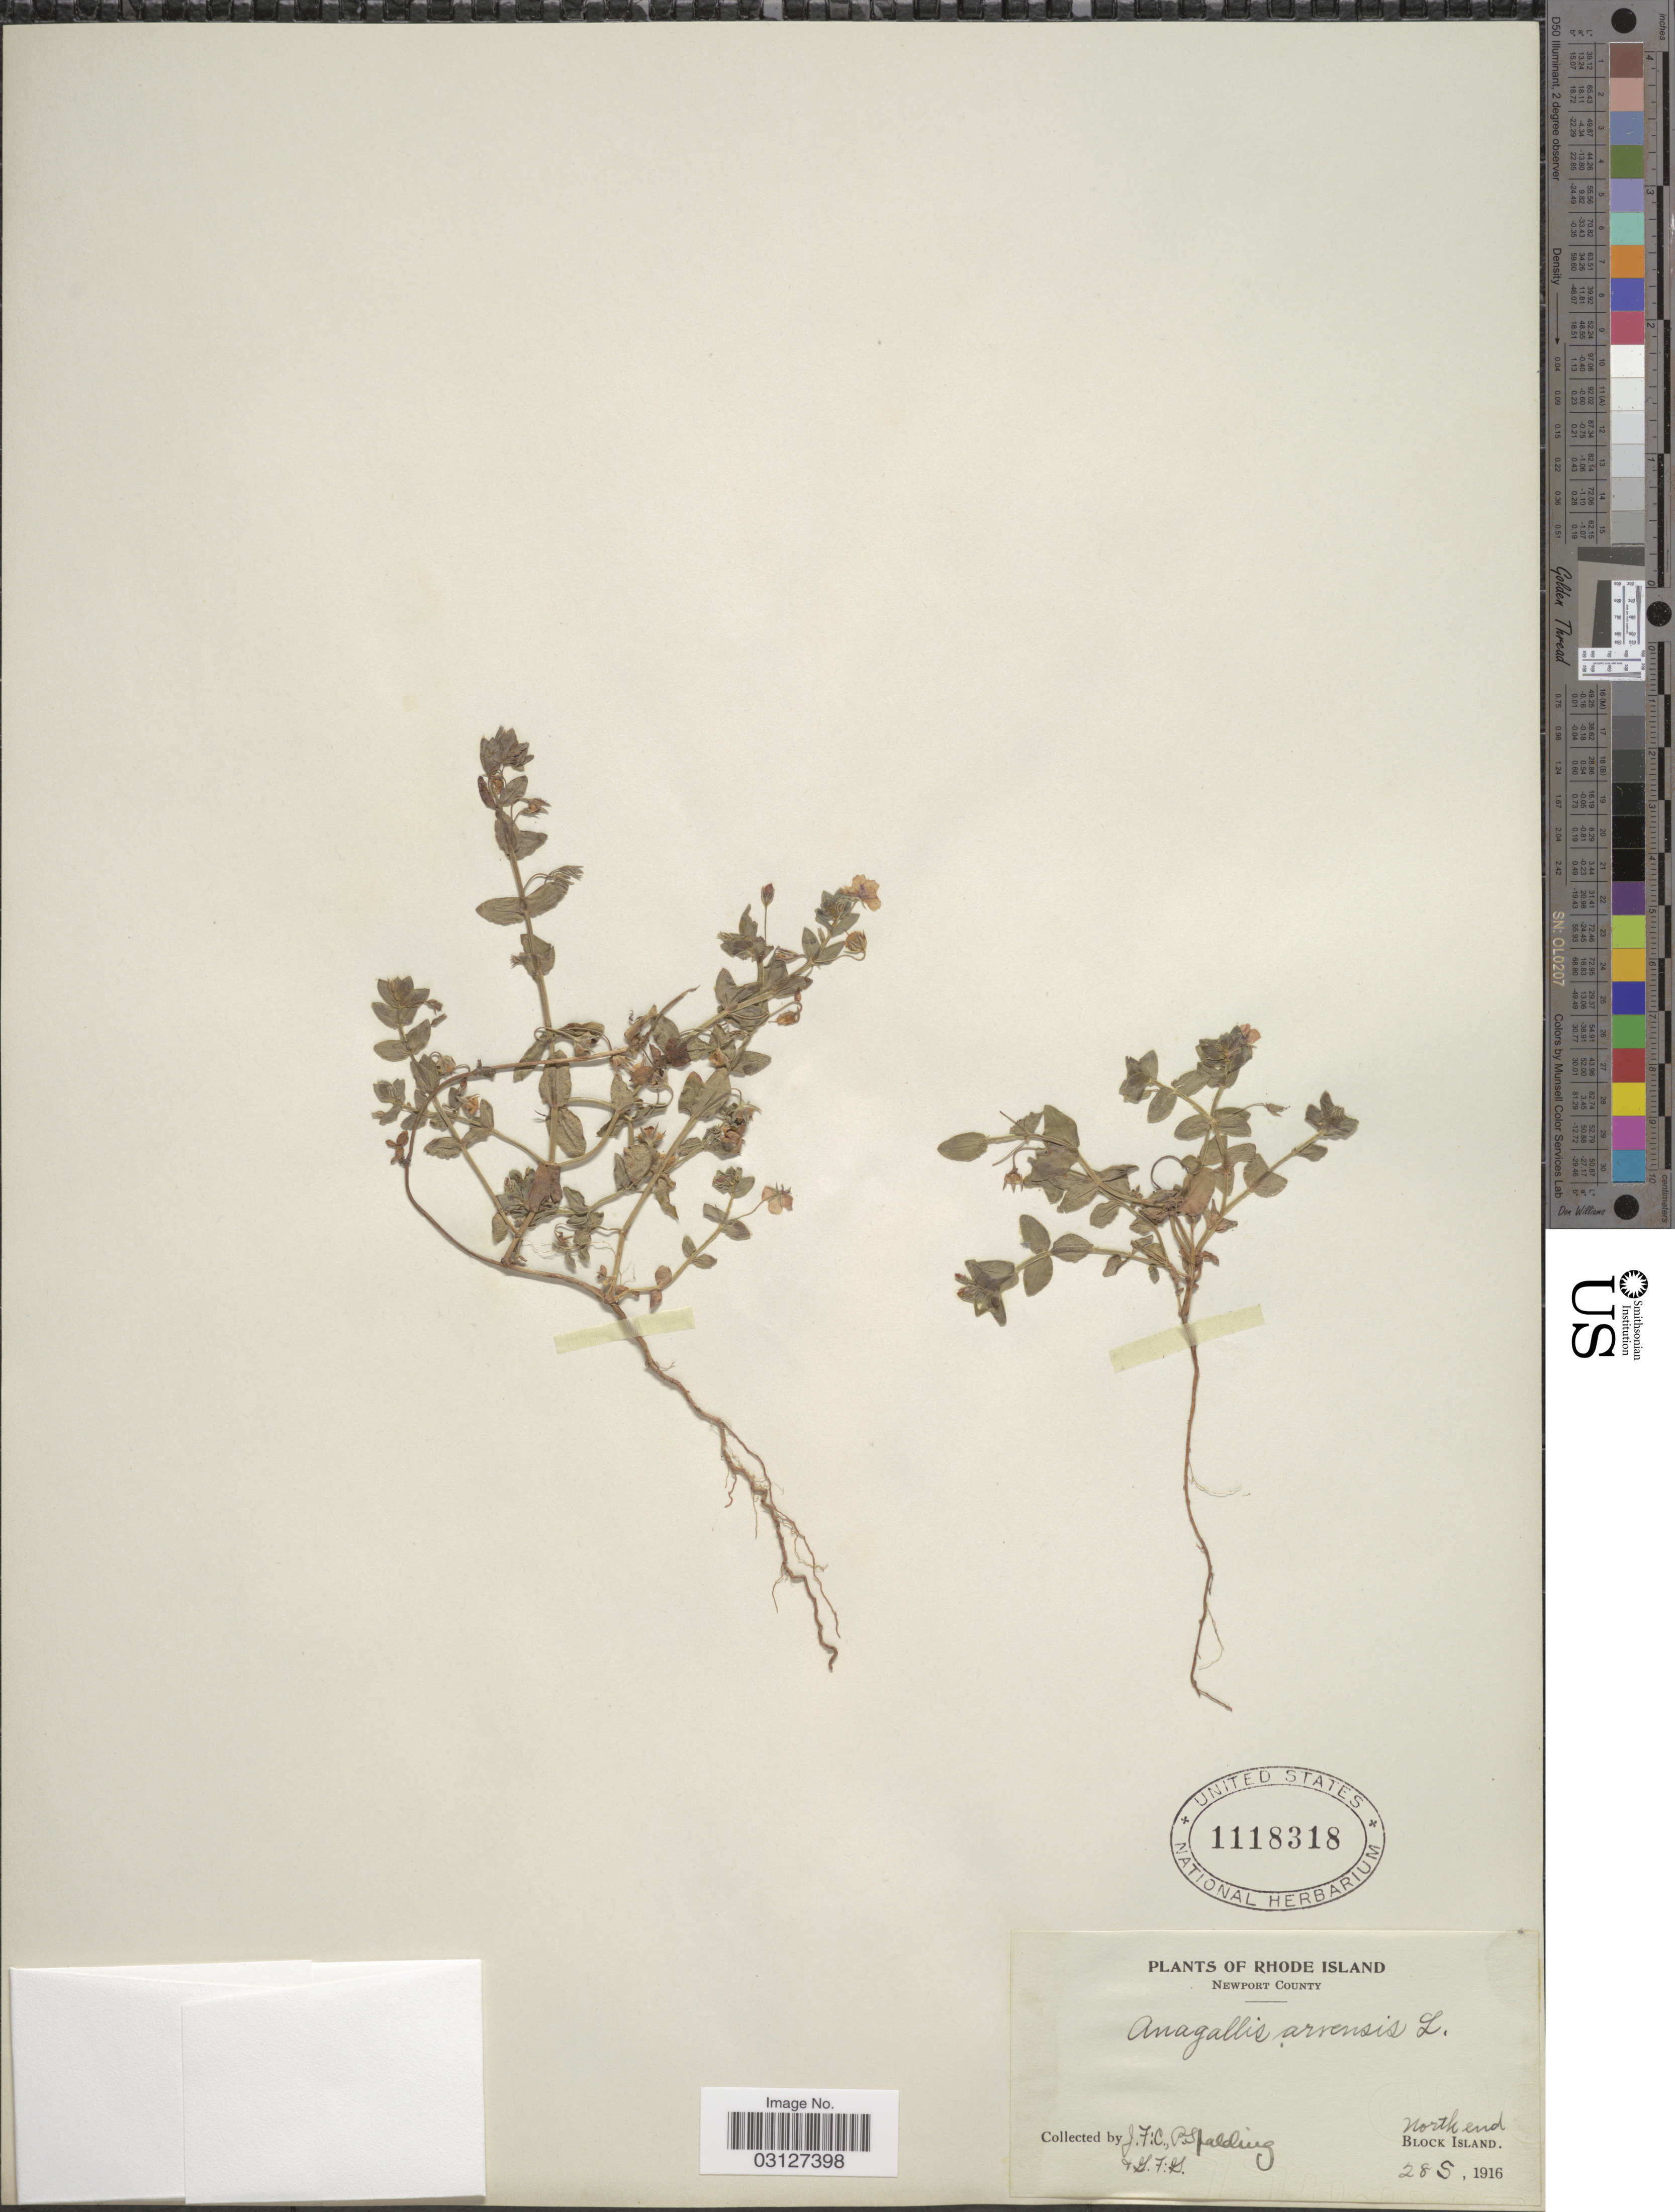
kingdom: Plantae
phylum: Tracheophyta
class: Magnoliopsida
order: Ericales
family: Primulaceae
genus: Anagallis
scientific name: Anagallis arvensis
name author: L.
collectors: J. Collins & P. Spalding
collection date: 1916-05-28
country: United States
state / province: Rhode Island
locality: Rhode Island. Newport County. North end. Block Island.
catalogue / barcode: US 1118318